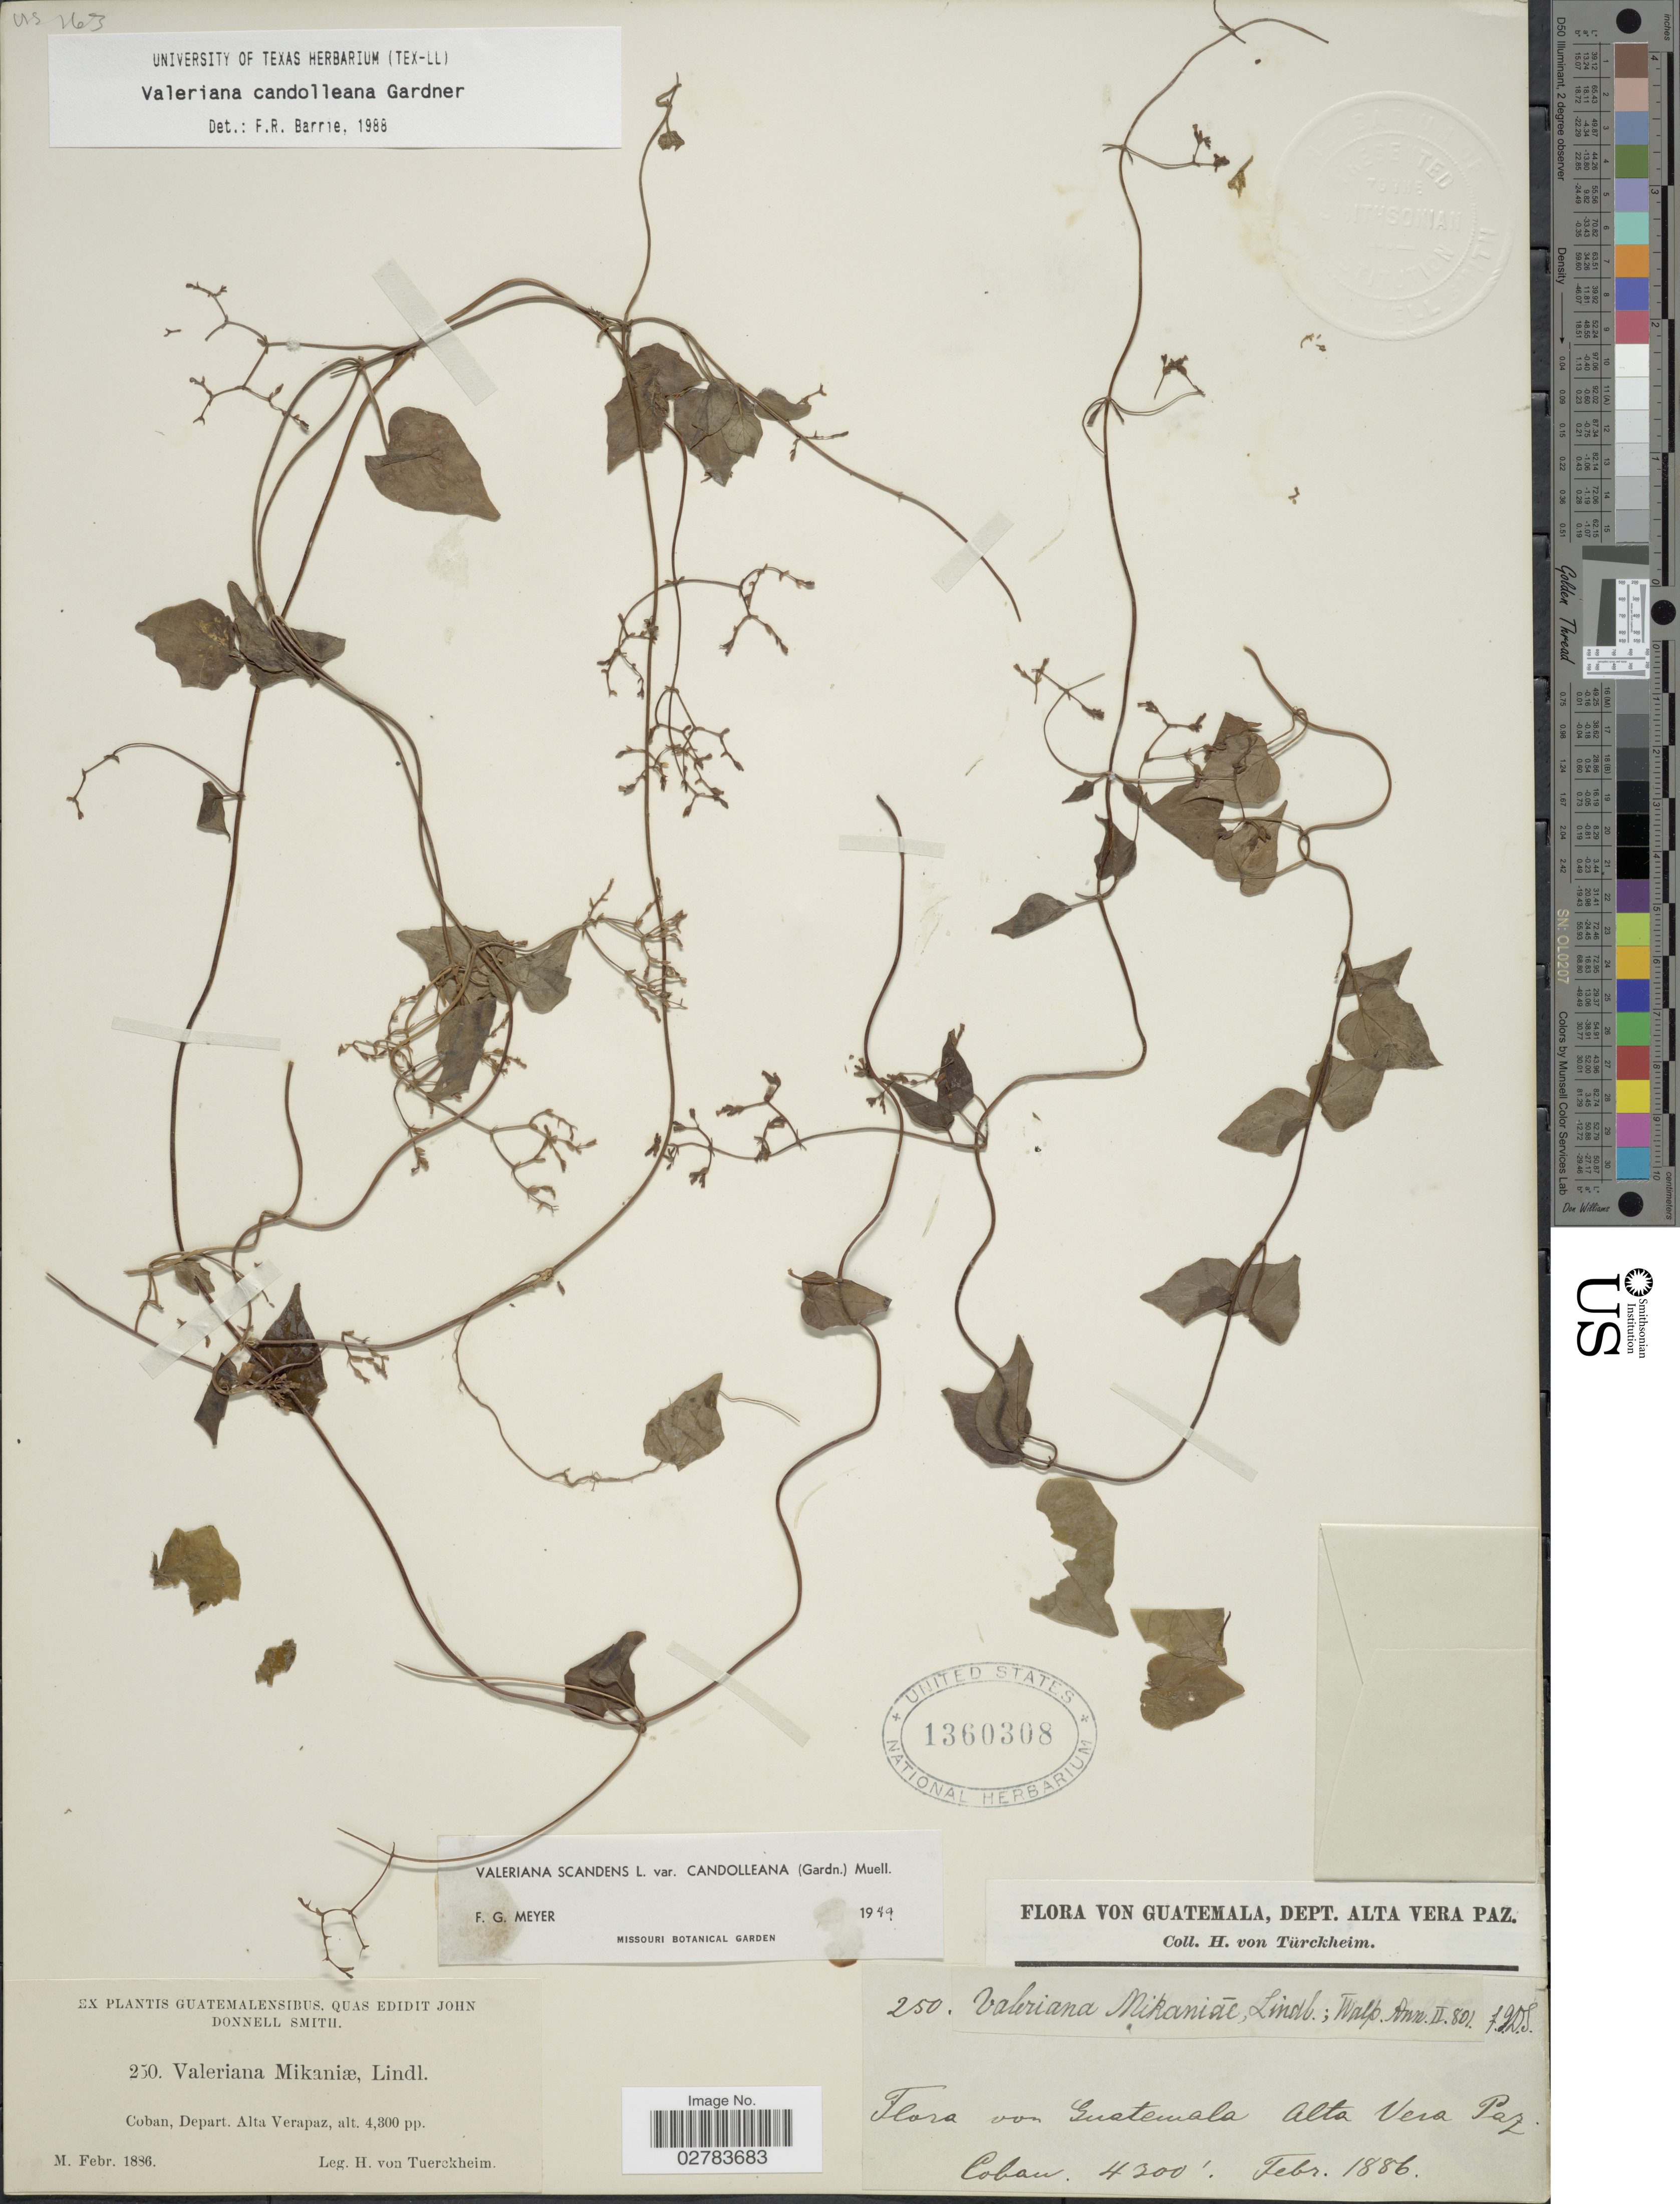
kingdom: Plantae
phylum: Tracheophyta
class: Magnoliopsida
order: Dipsacales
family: Caprifoliaceae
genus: Valeriana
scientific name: Valeriana candolleana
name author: Gardner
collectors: H. von Türckheim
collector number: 250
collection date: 1886-02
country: Guatemala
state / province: Alta Verapaz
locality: Coban, Depart. Alta Verapaz.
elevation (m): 1311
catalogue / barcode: US 1360308